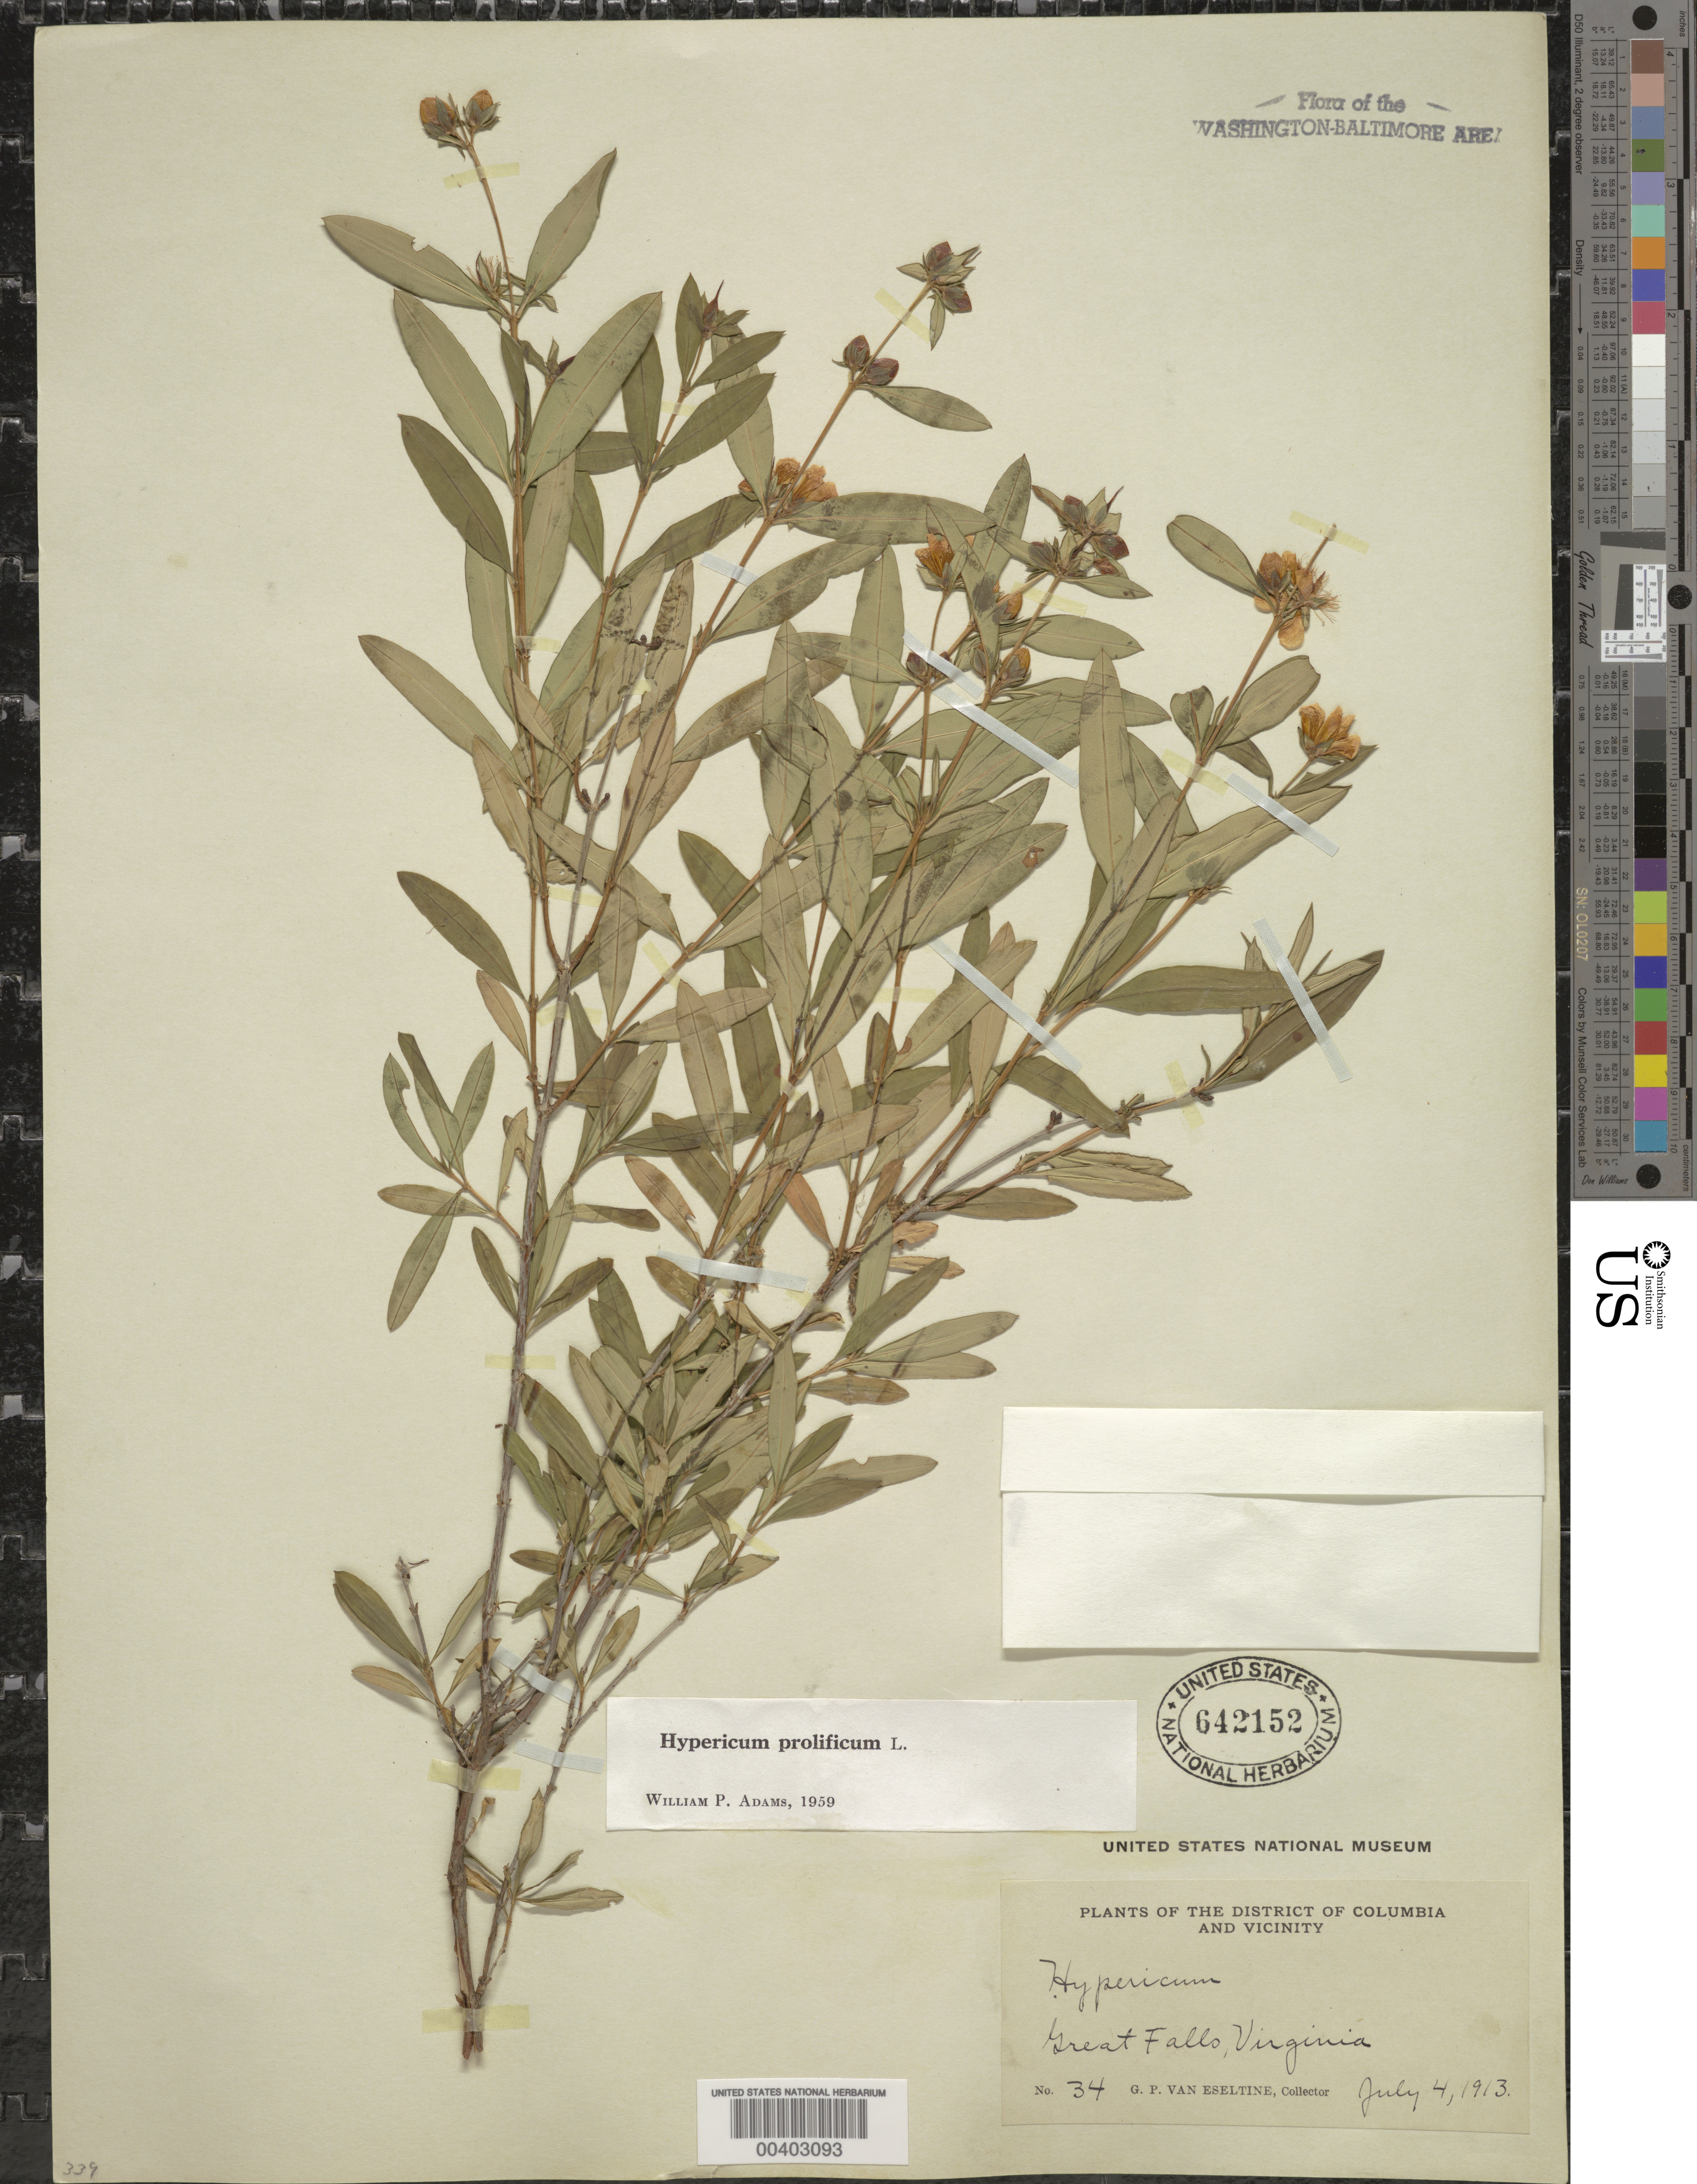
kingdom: Plantae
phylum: Tracheophyta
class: Magnoliopsida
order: Malpighiales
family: Hypericaceae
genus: Hypericum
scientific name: Hypericum prolificum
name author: L.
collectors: G. P. Van Eseltine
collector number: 34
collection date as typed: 04 Jul 1913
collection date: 1913-07-04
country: United States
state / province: Virginia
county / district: Fairfax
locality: Great Falls C. & O. Canal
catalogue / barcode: US 642152